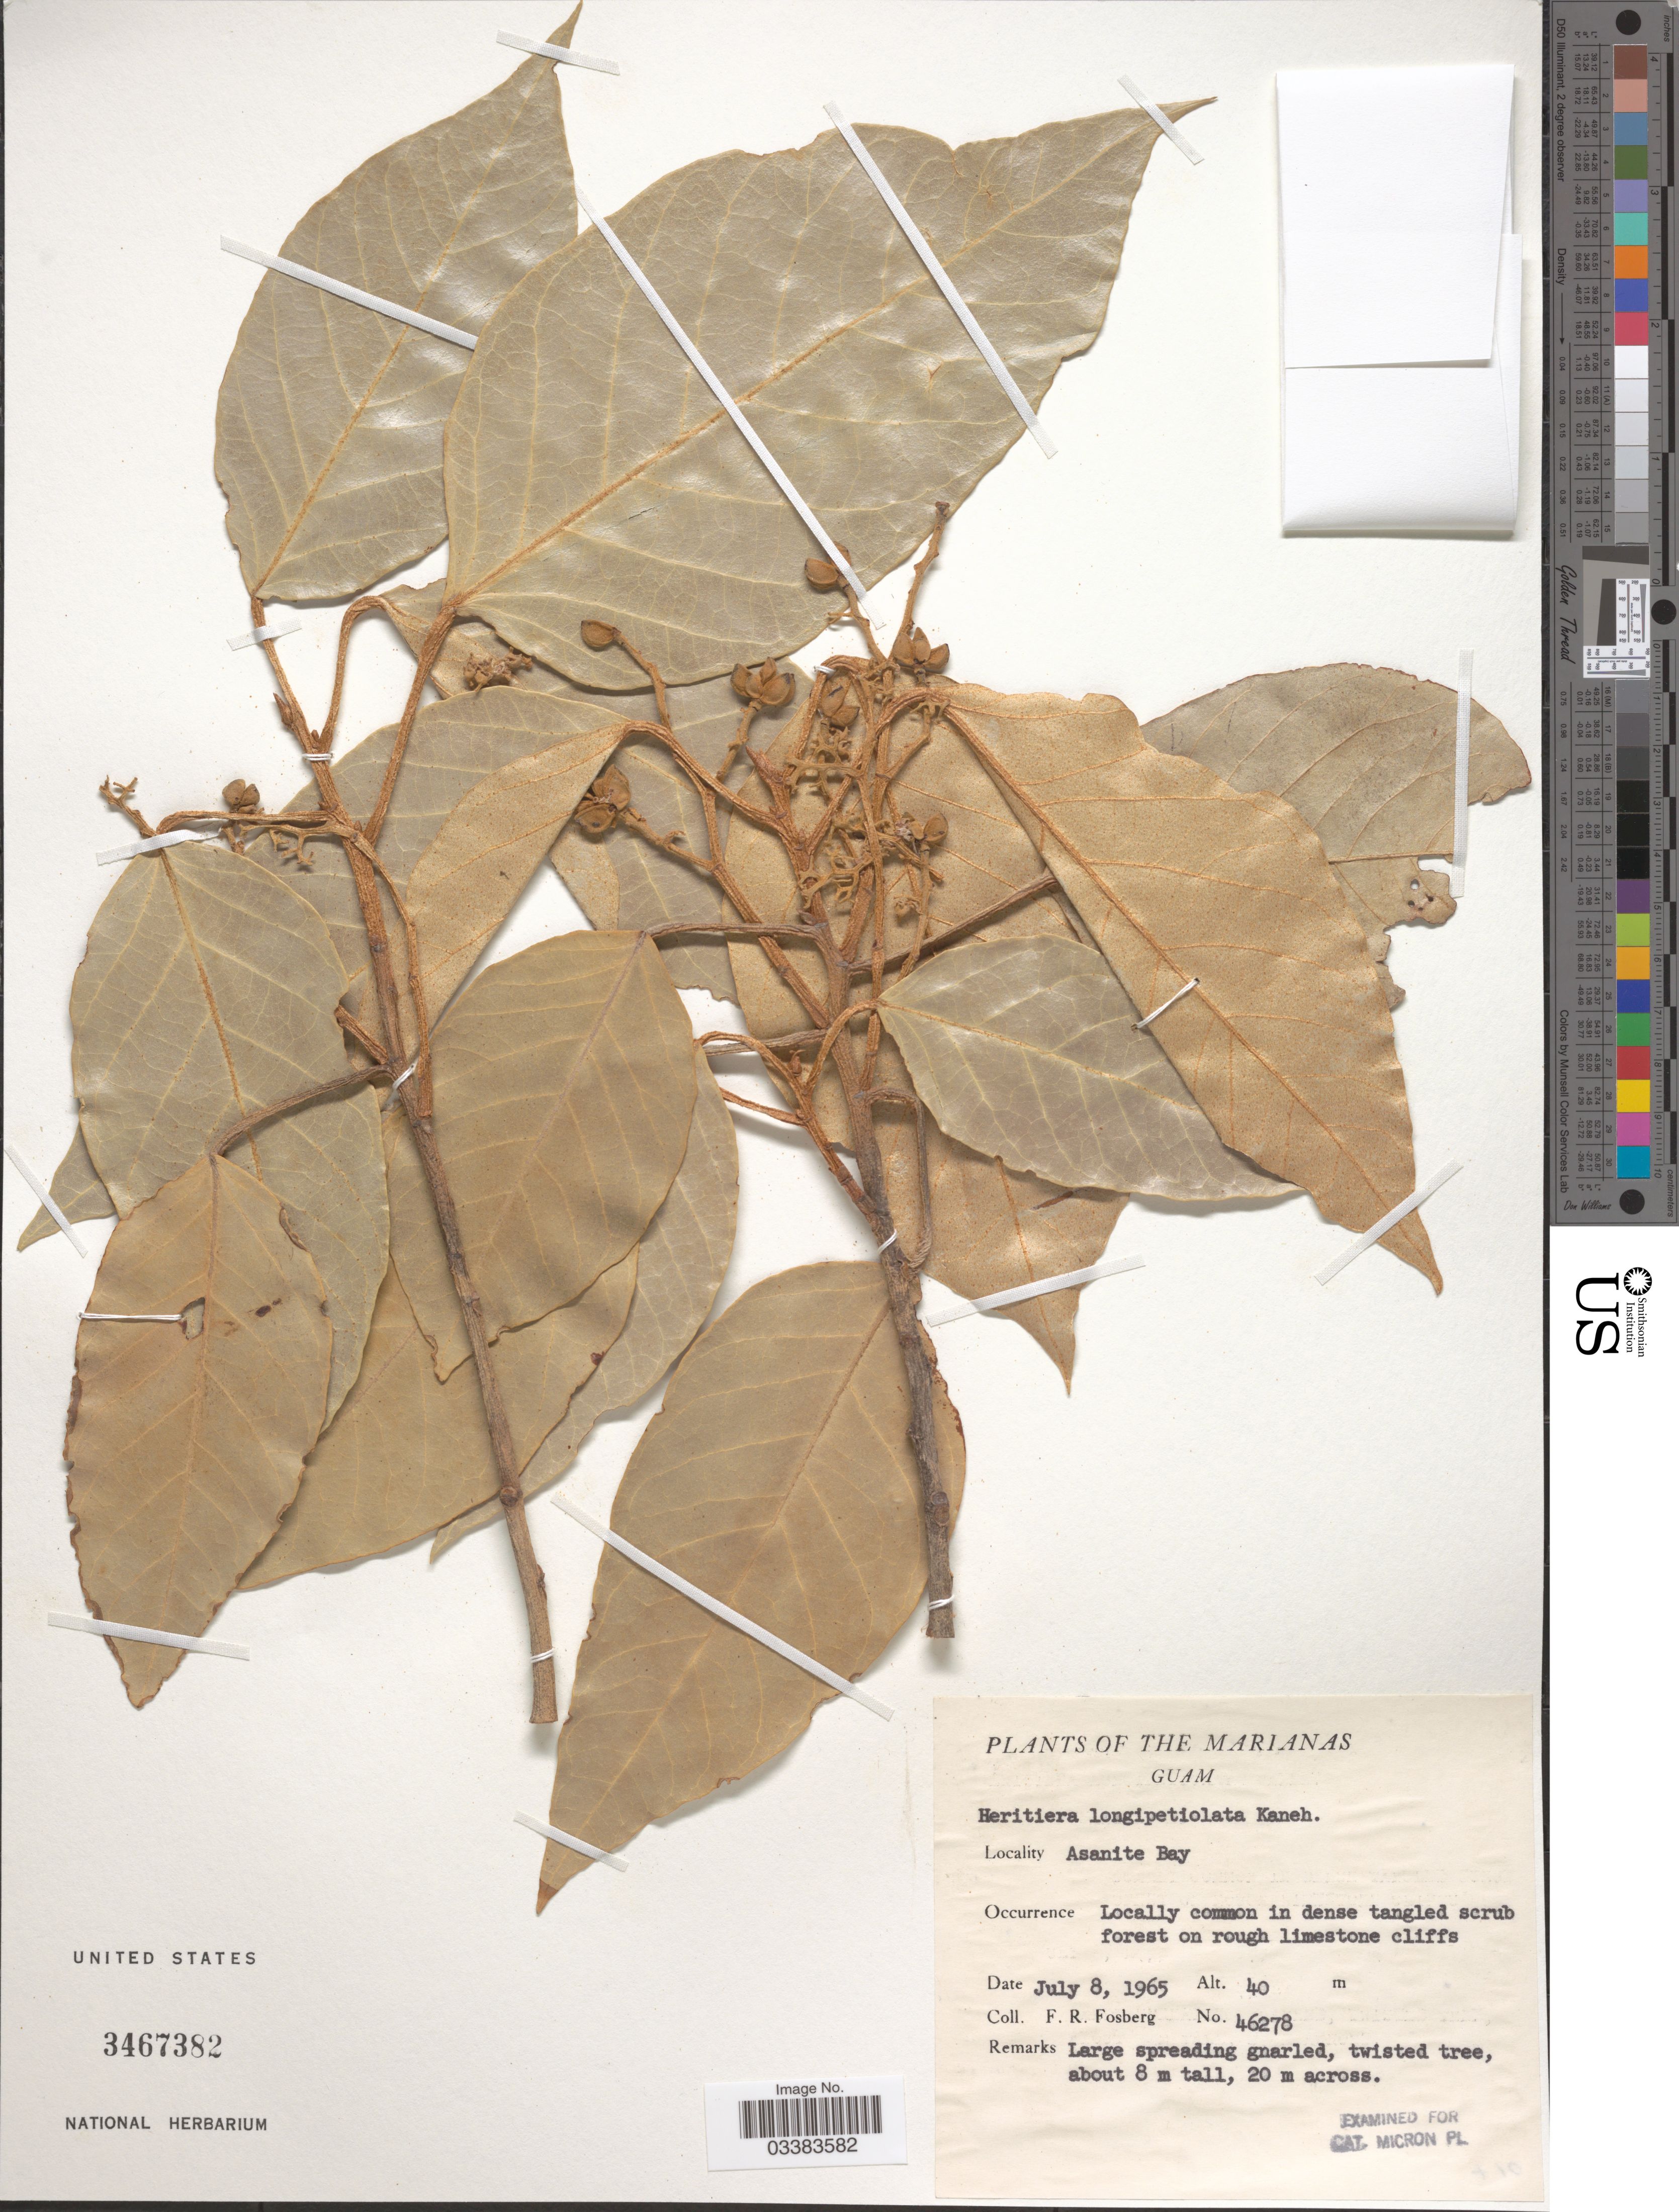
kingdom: Plantae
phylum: Tracheophyta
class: Magnoliopsida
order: Malvales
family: Malvaceae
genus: Heritiera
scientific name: Heritiera longipetiolata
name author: Kaneh.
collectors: F. R. Fosberg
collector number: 46278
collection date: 1965-07-08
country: Guam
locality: The Marianas. Asanite Bay.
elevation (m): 40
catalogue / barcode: US 3467382